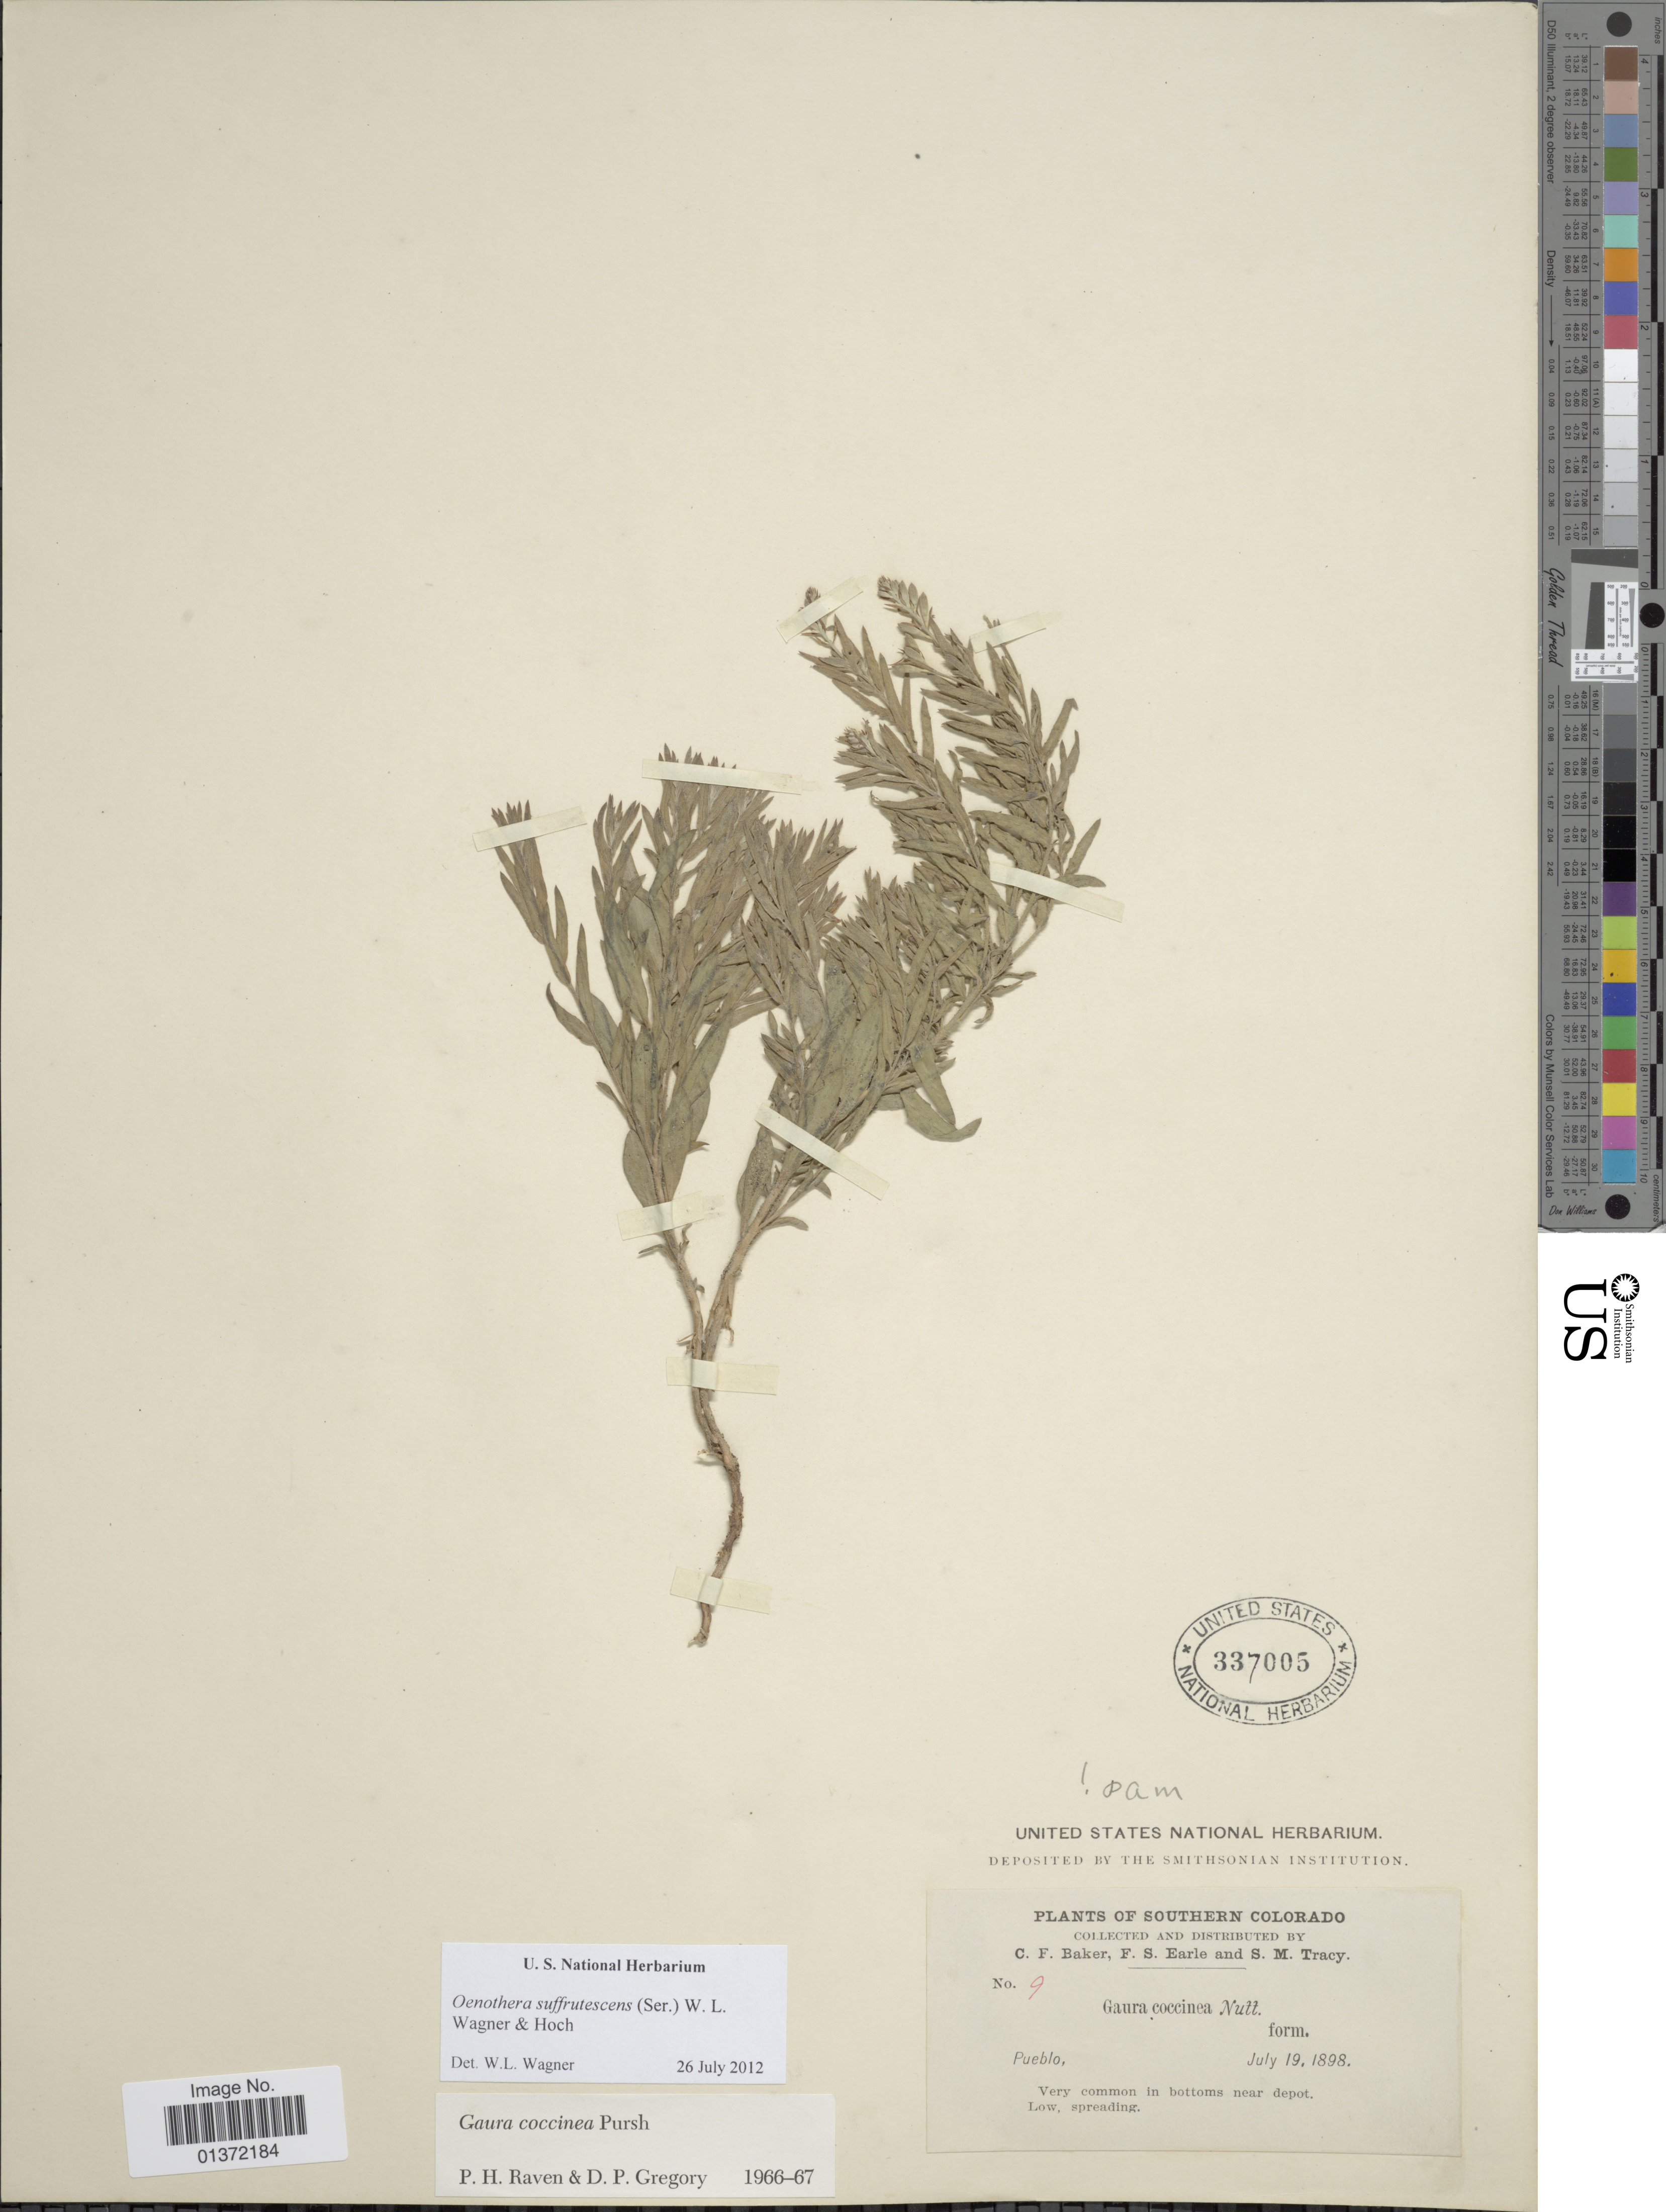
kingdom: Plantae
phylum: Tracheophyta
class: Magnoliopsida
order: Myrtales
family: Onagraceae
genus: Oenothera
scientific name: Oenothera suffrutescens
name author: (Ser.) W.L. Wagner & Hoch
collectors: C. F. Baker, F. S. Earle & S. M. Tracy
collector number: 9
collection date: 1898-07-19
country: United States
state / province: Colorado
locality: Southern Colorado, Pueblo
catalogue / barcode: US 337005